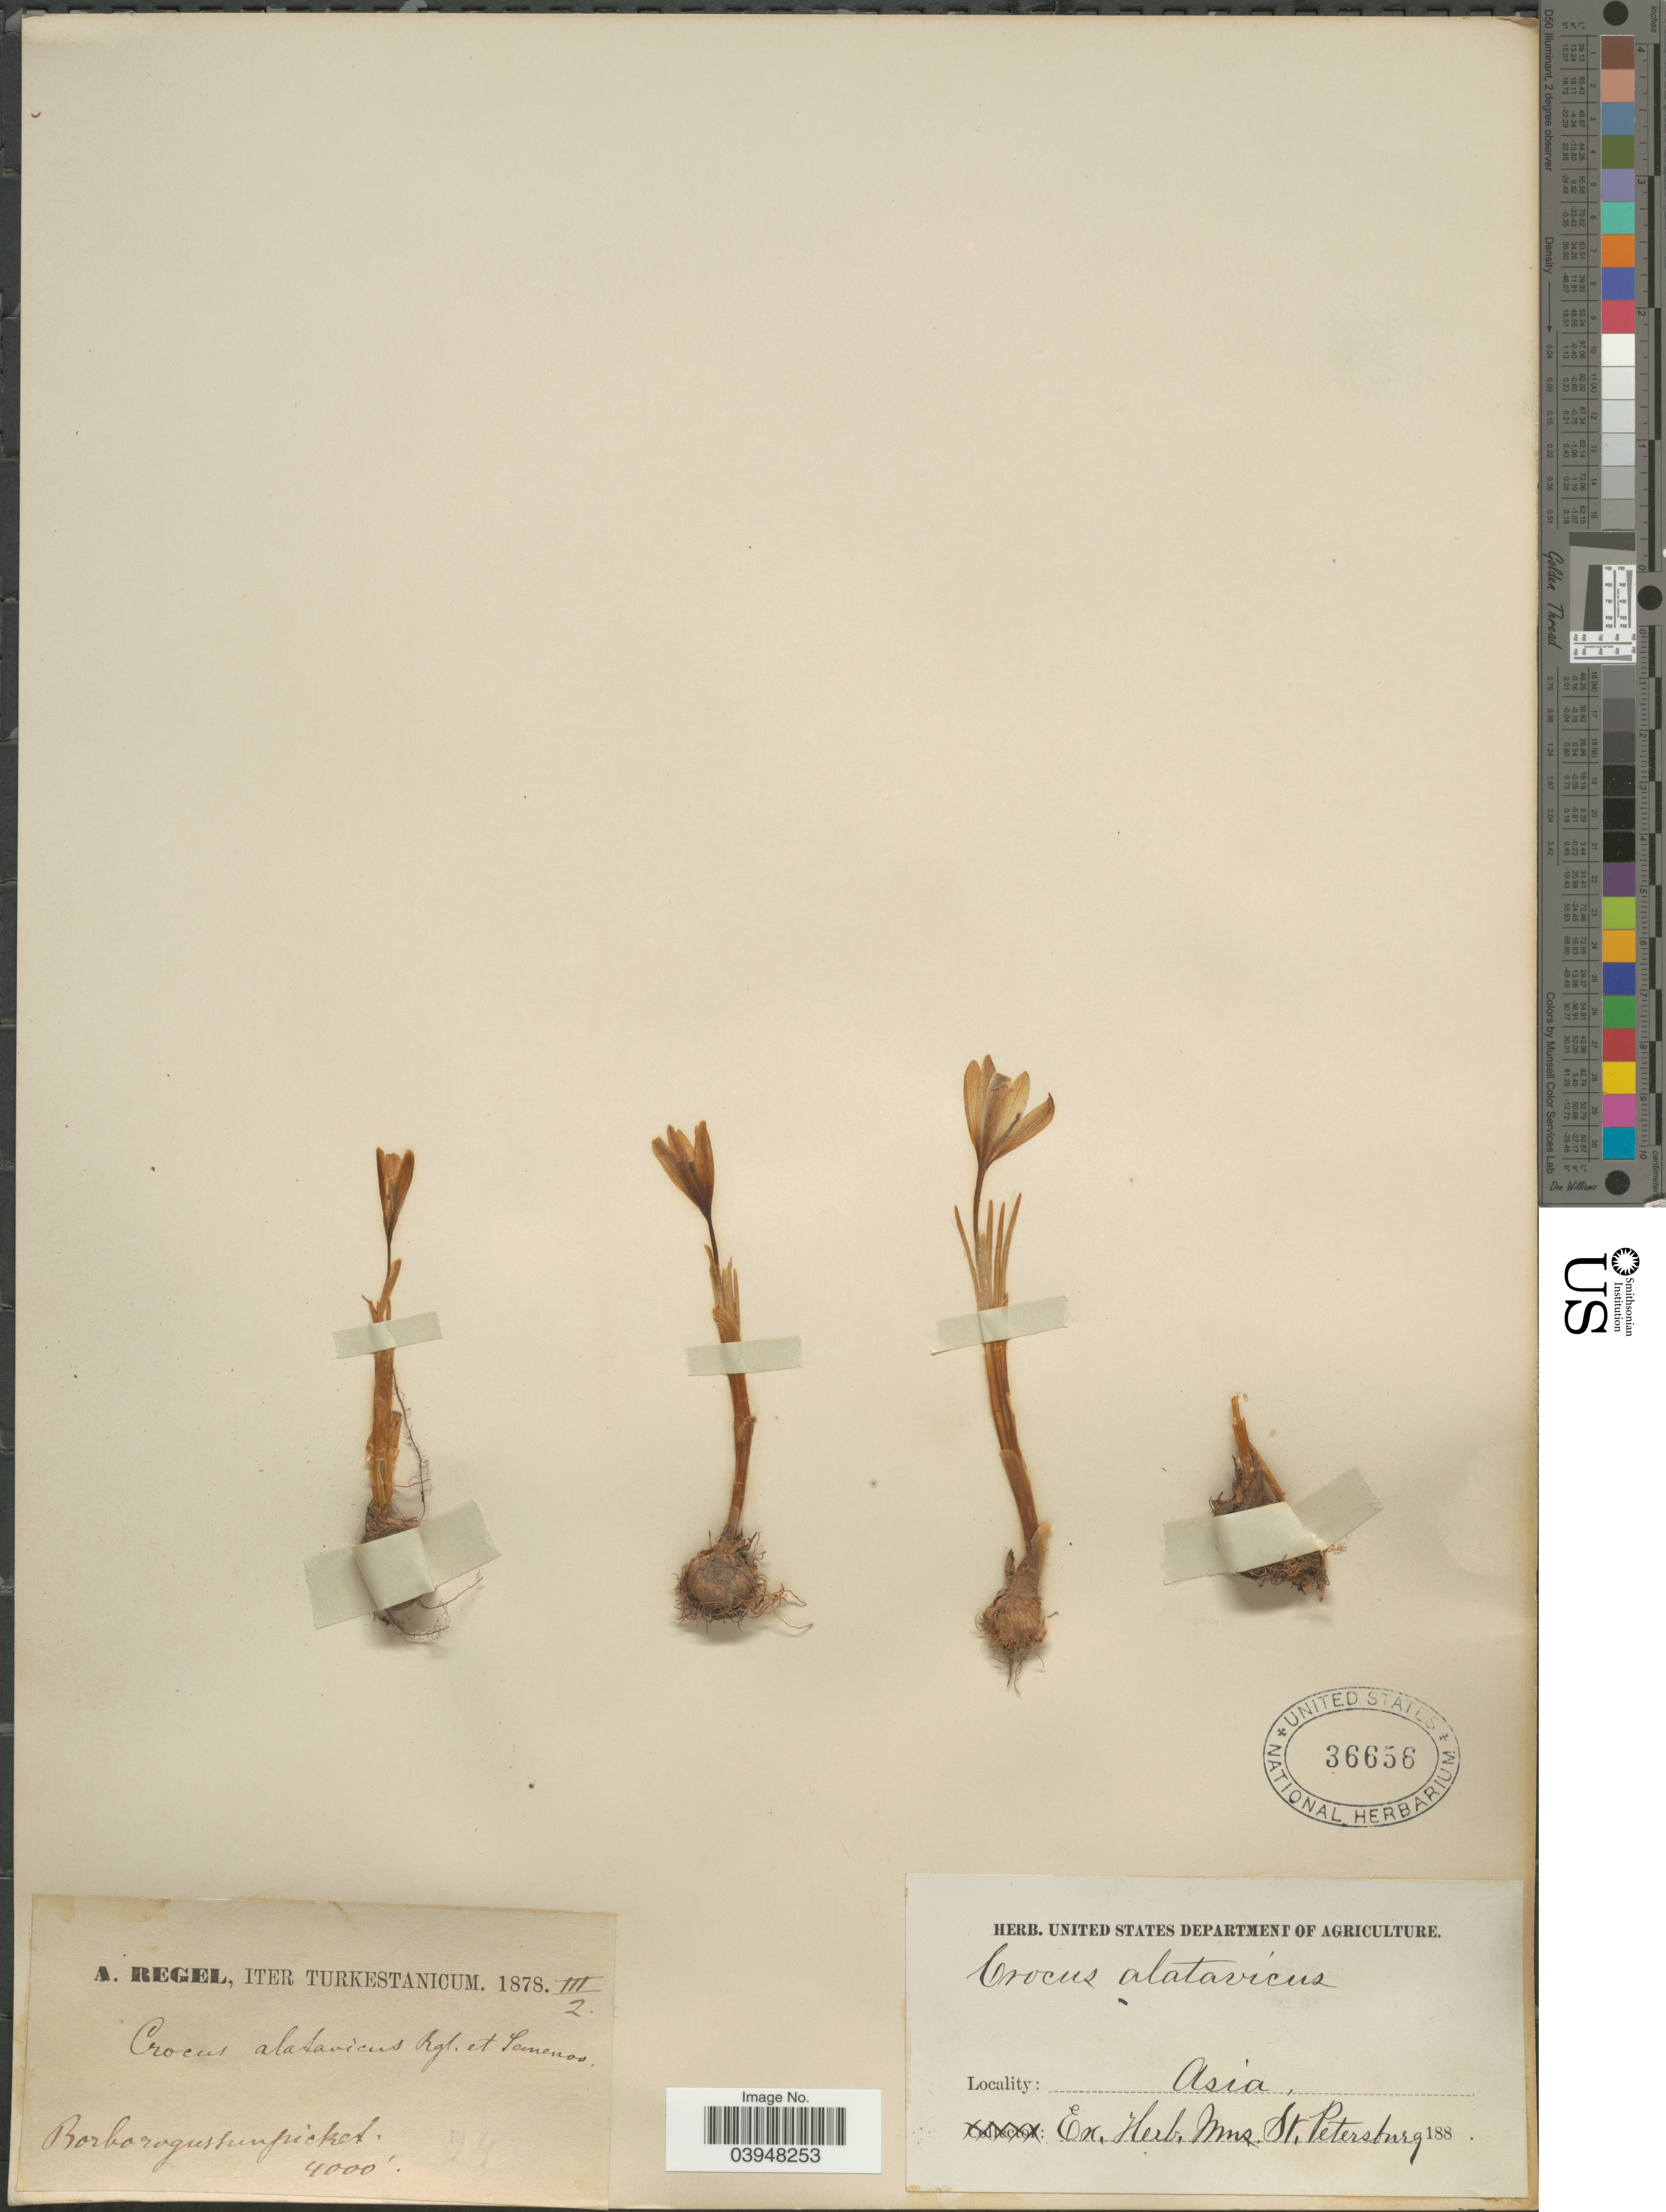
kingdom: Plantae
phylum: Tracheophyta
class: Liliopsida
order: Asparagales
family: Iridaceae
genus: Crocus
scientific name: Crocus alatavicus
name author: Regel & Semen.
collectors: A. Regel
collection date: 1878-03-02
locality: Turkestanicum. Borborogushinpicket [interpreted]. Asia.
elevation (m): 1219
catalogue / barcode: US 36656